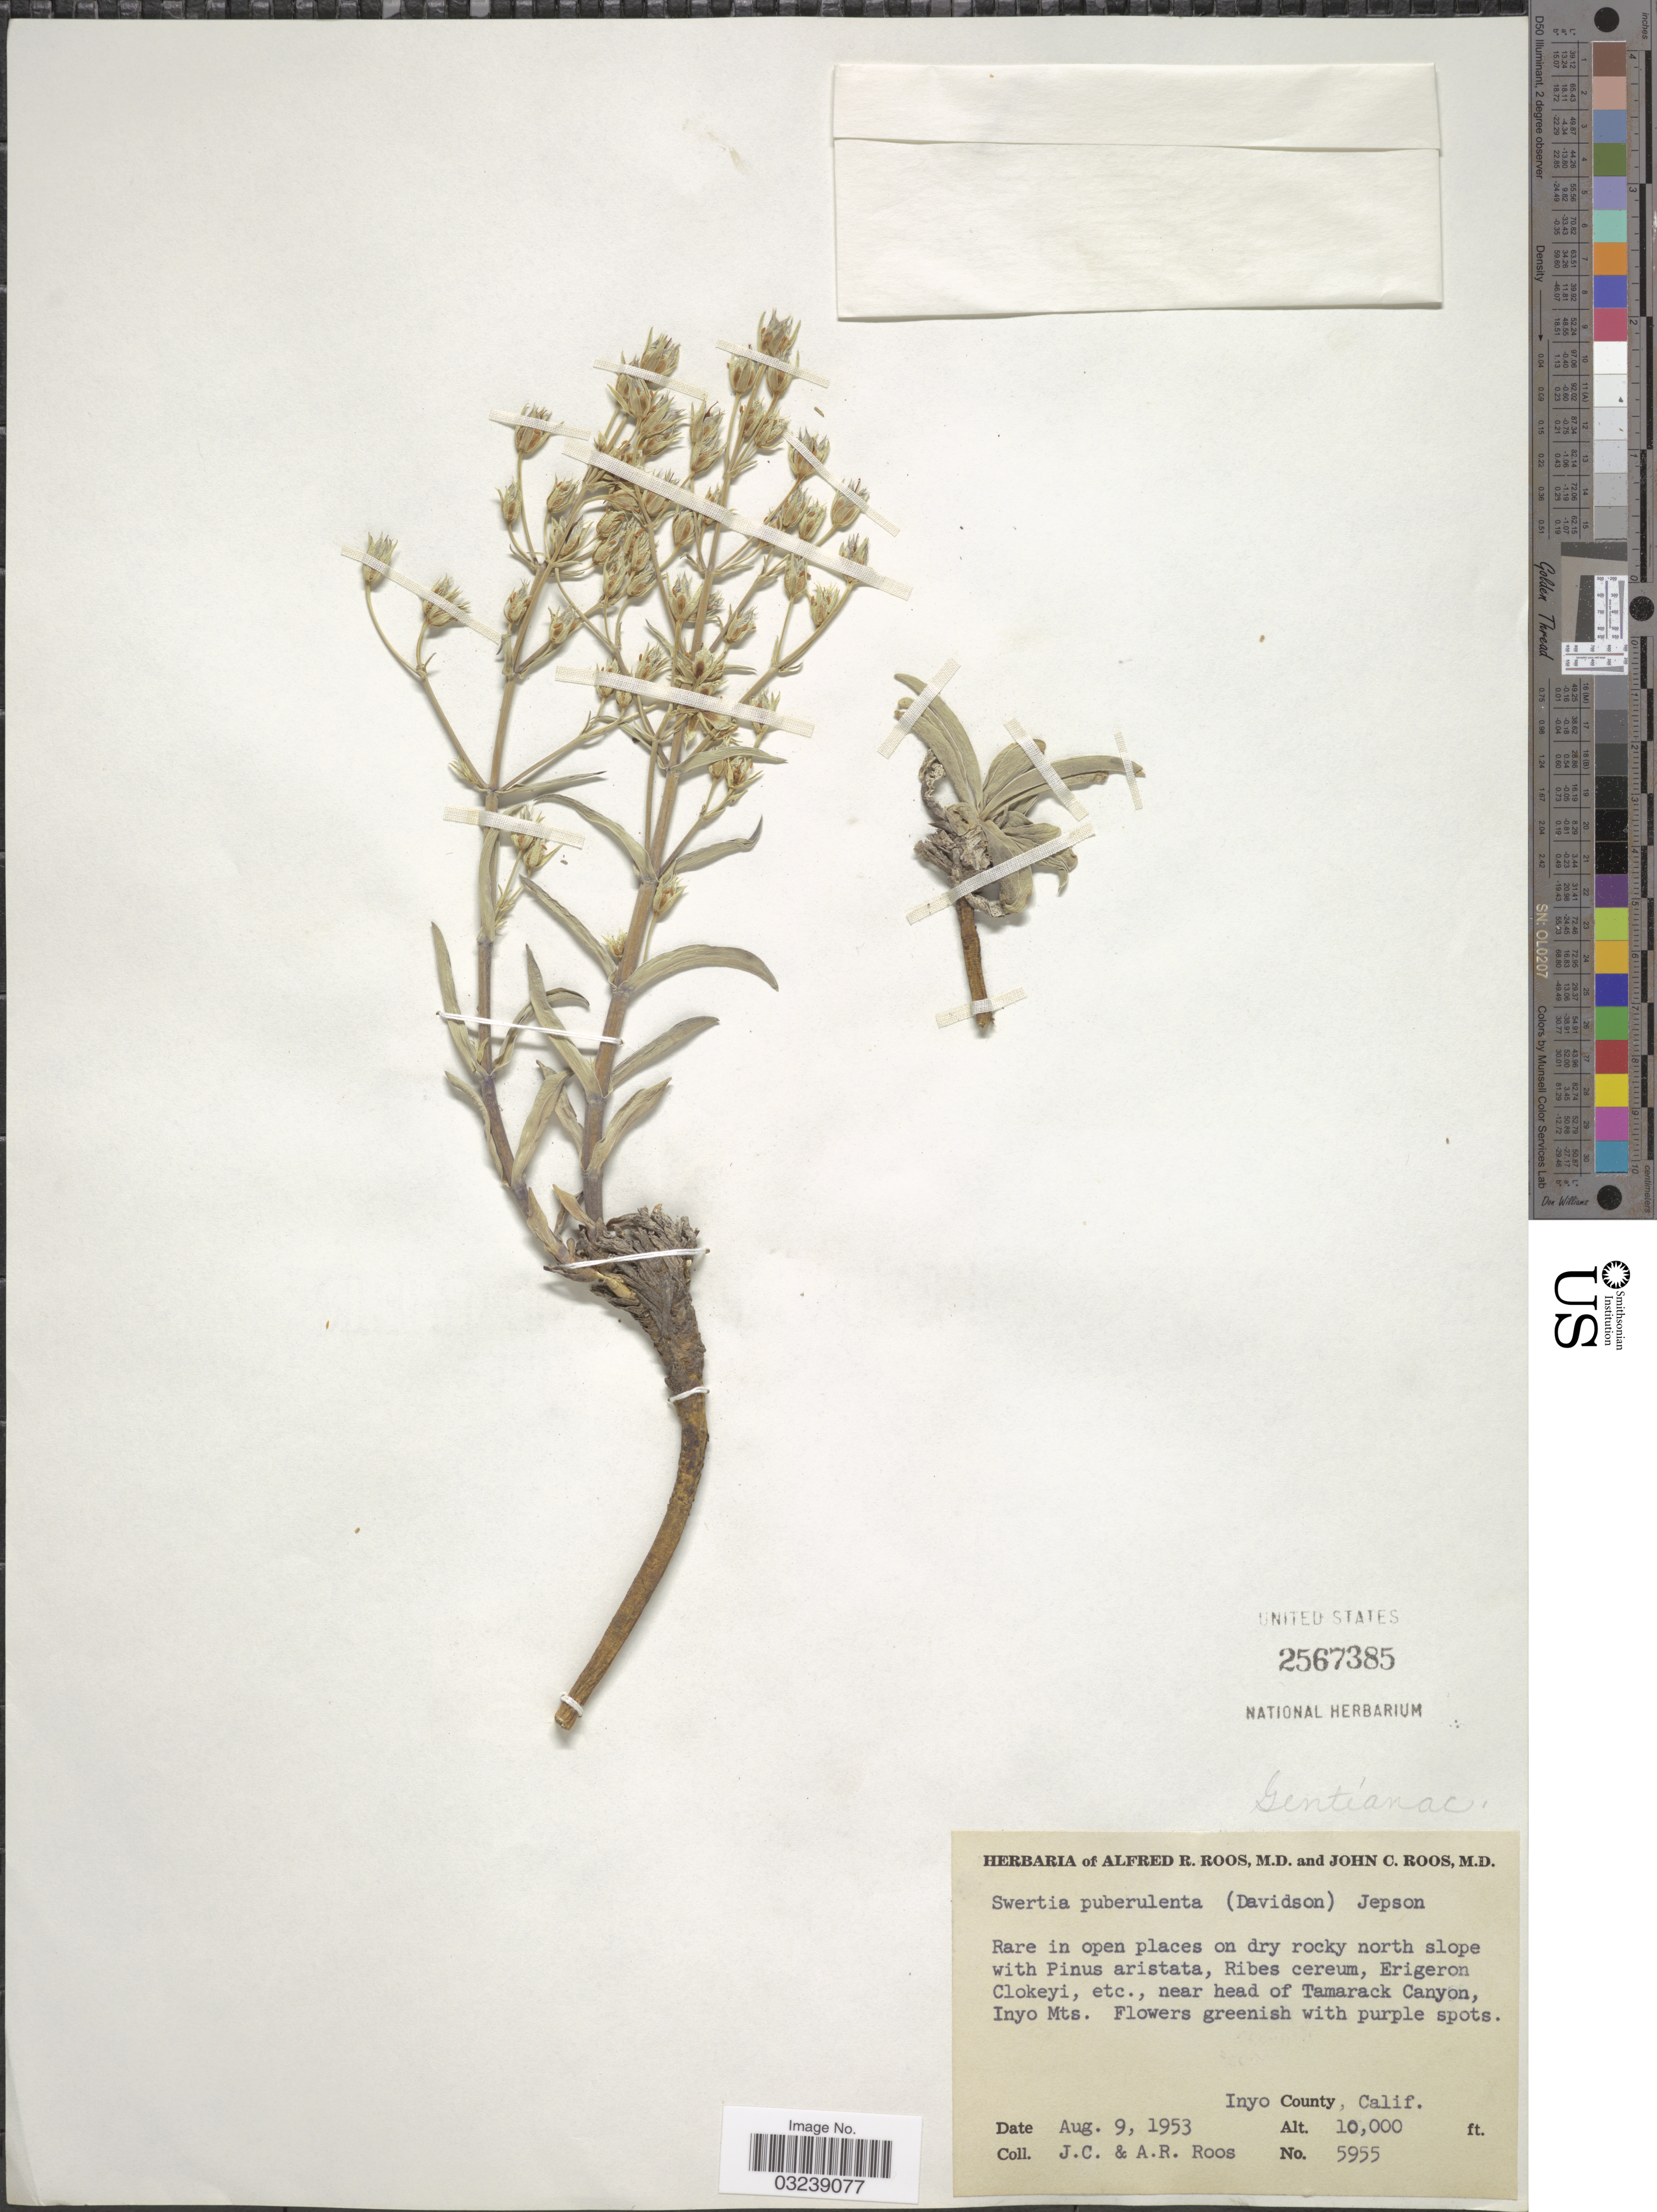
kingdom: Plantae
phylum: Tracheophyta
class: Magnoliopsida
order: Gentianales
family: Gentianaceae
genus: Frasera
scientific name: Frasera puberulenta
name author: Davidson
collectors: J. C. Roos & A. R. Roos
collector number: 5955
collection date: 1953-08-09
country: United States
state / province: California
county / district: Inyo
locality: Near head of Tamarack Canyon, Inyo Mts. Inyo County, Calif.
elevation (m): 3048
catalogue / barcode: US 2567385